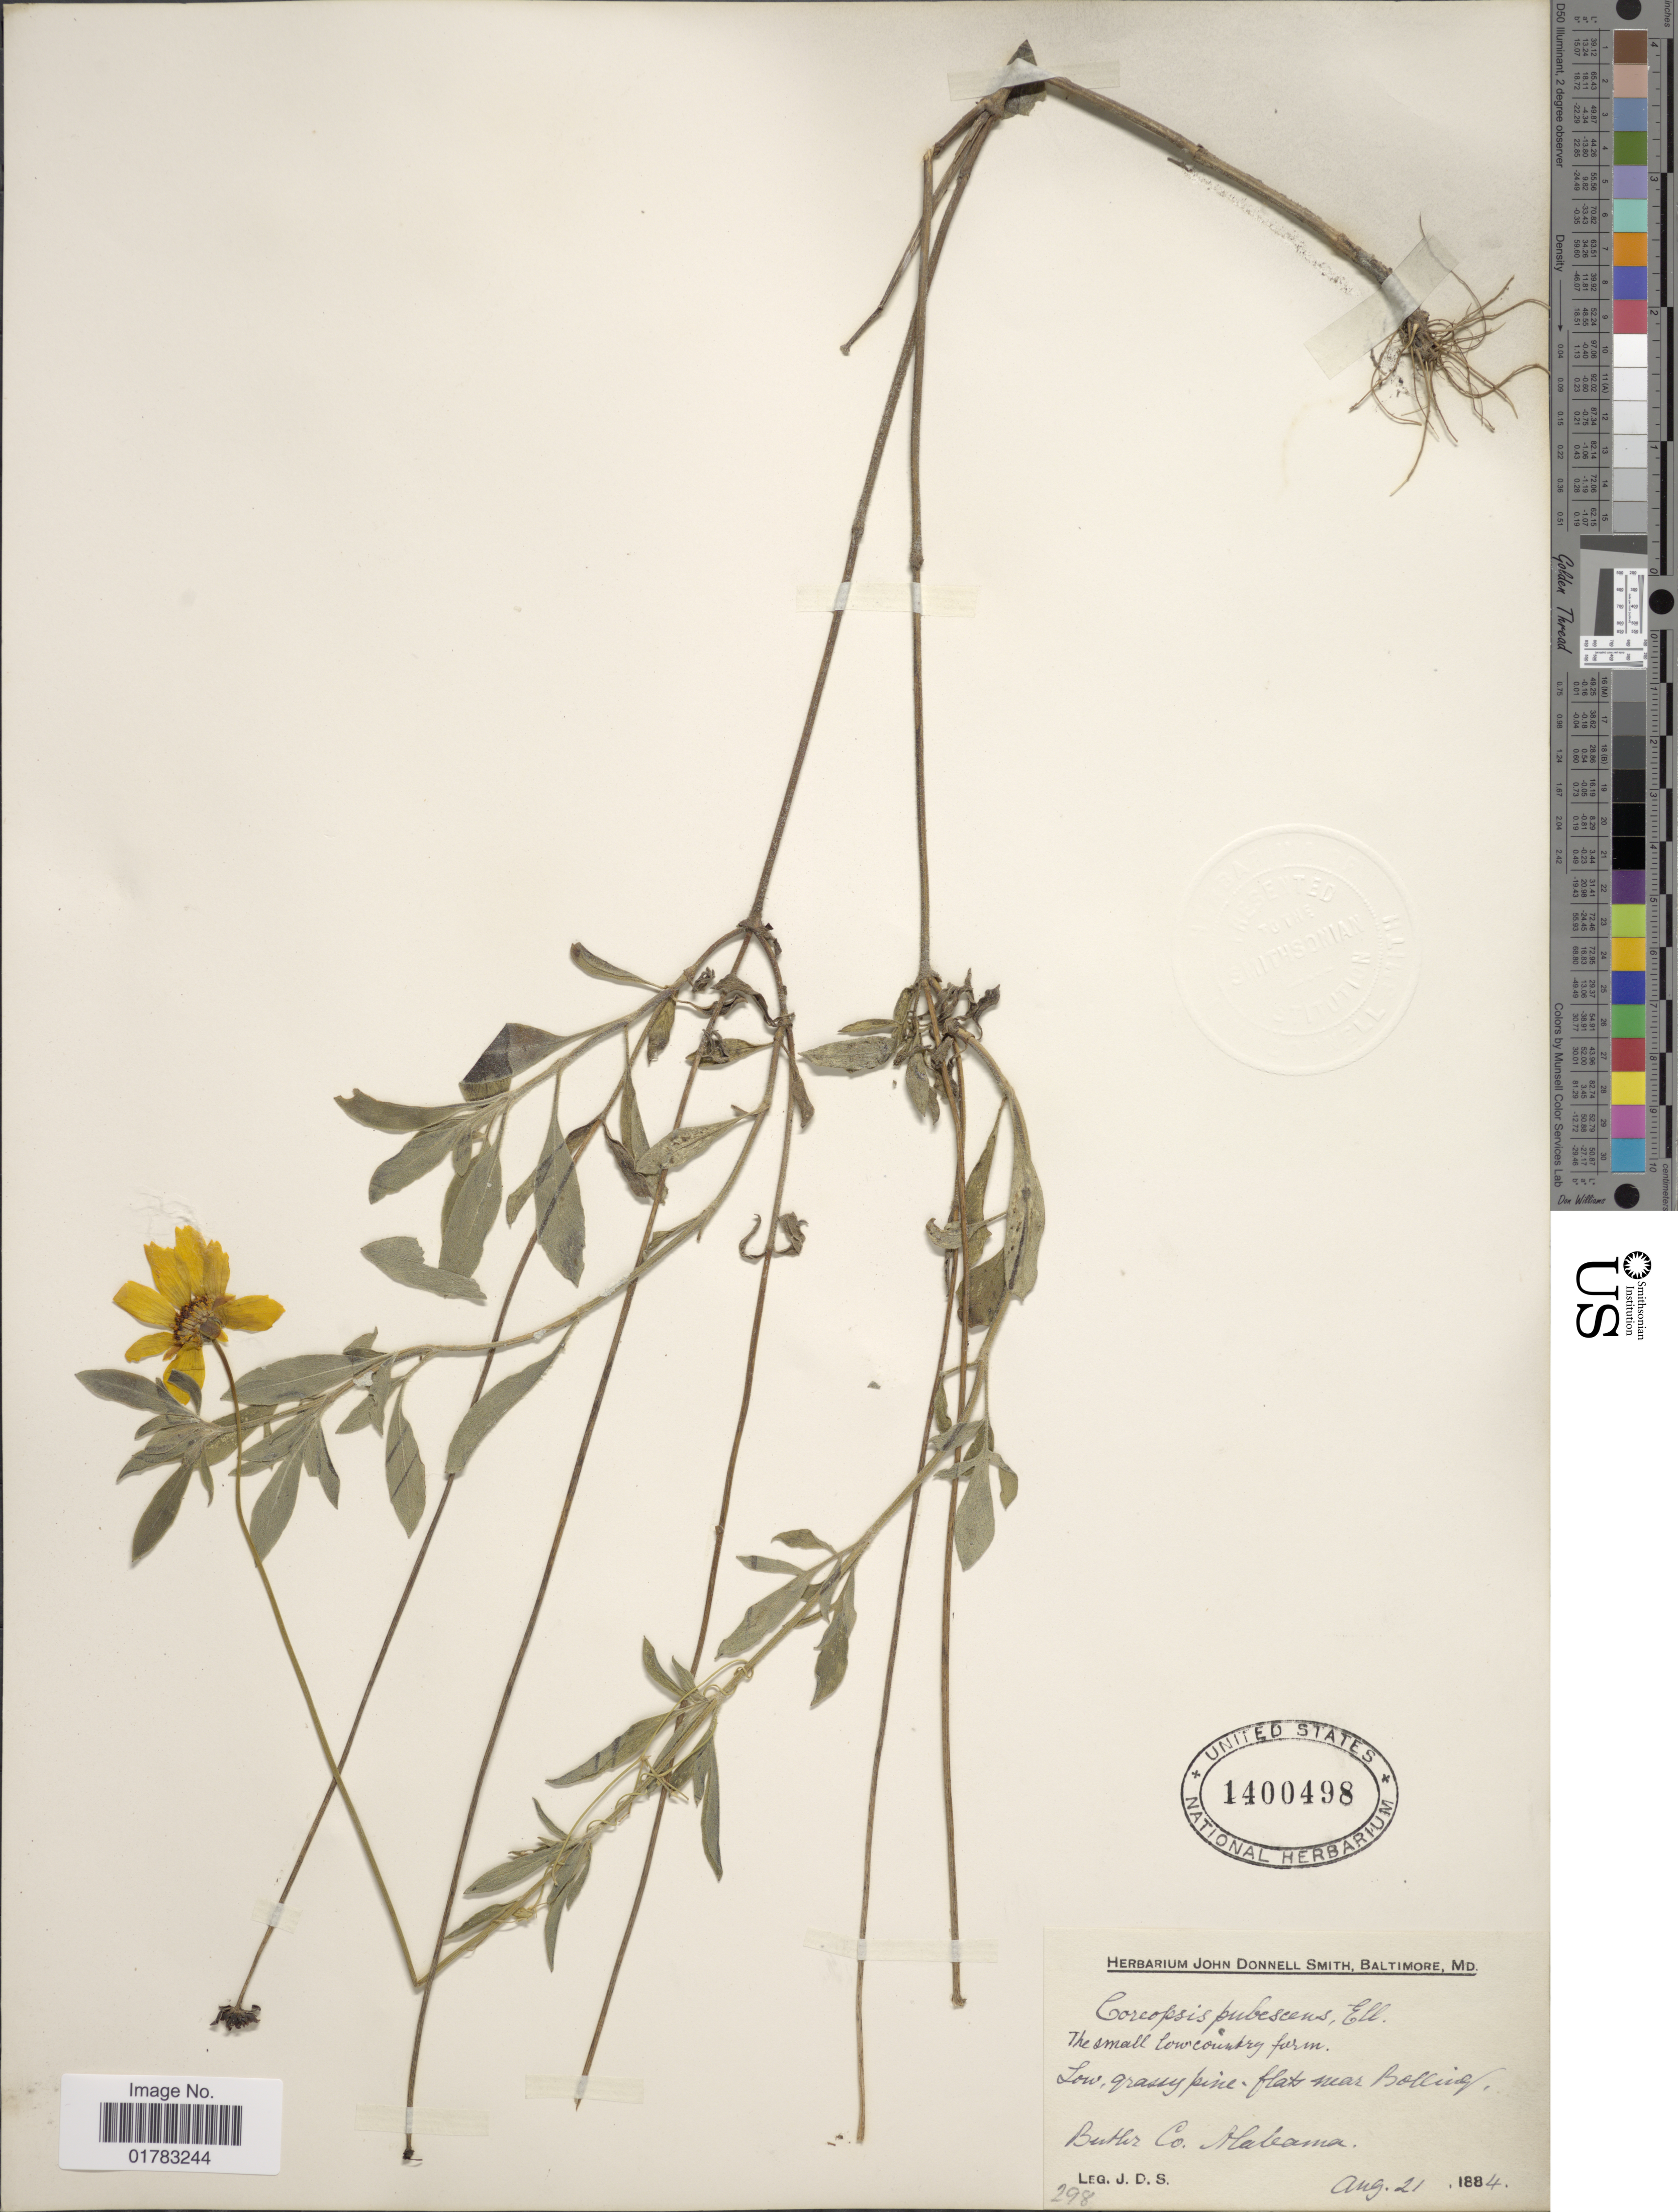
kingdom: Plantae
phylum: Tracheophyta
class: Magnoliopsida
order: Asterales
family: Asteraceae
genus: Coreopsis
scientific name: Coreopsis pubescens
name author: Elliott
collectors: J. Donnell Smith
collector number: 299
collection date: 1884-08-21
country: United States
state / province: Alabama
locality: The small low country firm, low, grassy pine, flats near Bolling, Butler Co.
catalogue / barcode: US 1400498